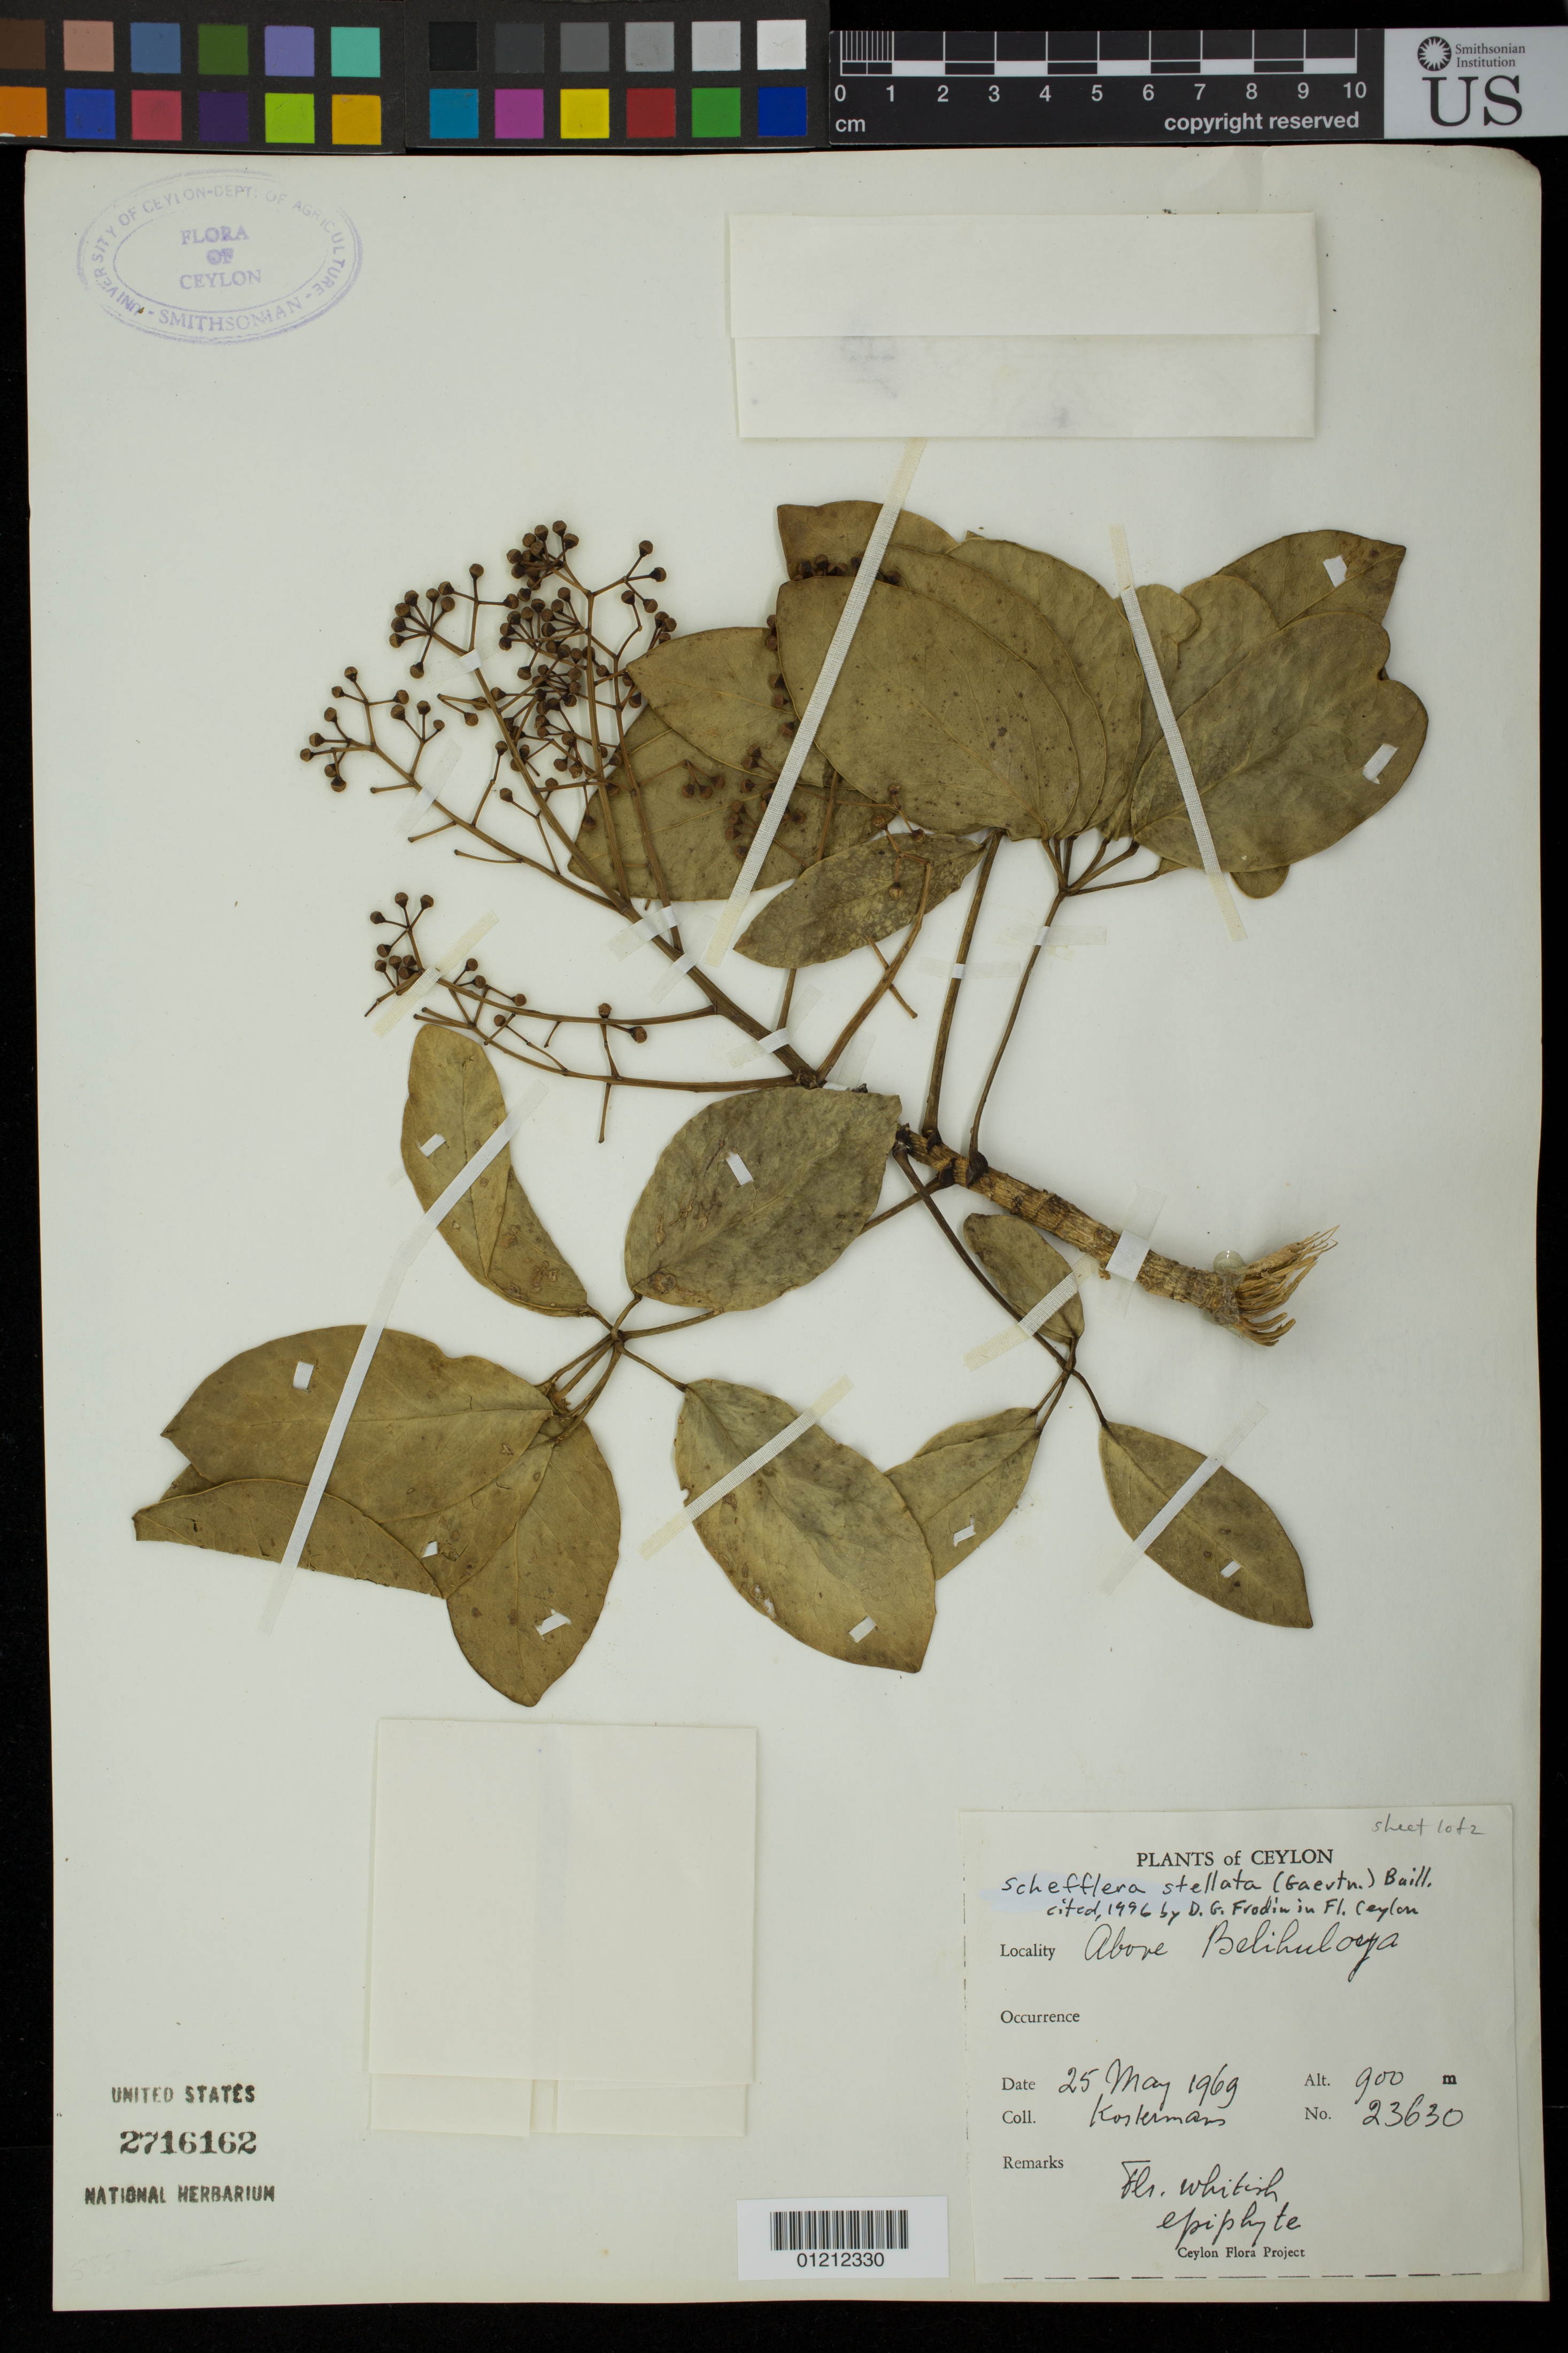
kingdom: Plantae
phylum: Tracheophyta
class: Magnoliopsida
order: Apiales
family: Araliaceae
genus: Schefflera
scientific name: Schefflera stellata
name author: (Gaertn.) Baill.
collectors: A. J. G. Kostermans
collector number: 23630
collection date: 1969-05-25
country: Sri Lanka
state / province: Sabaragamuwa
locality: Above Belihuloya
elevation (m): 900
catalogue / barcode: US 2716162